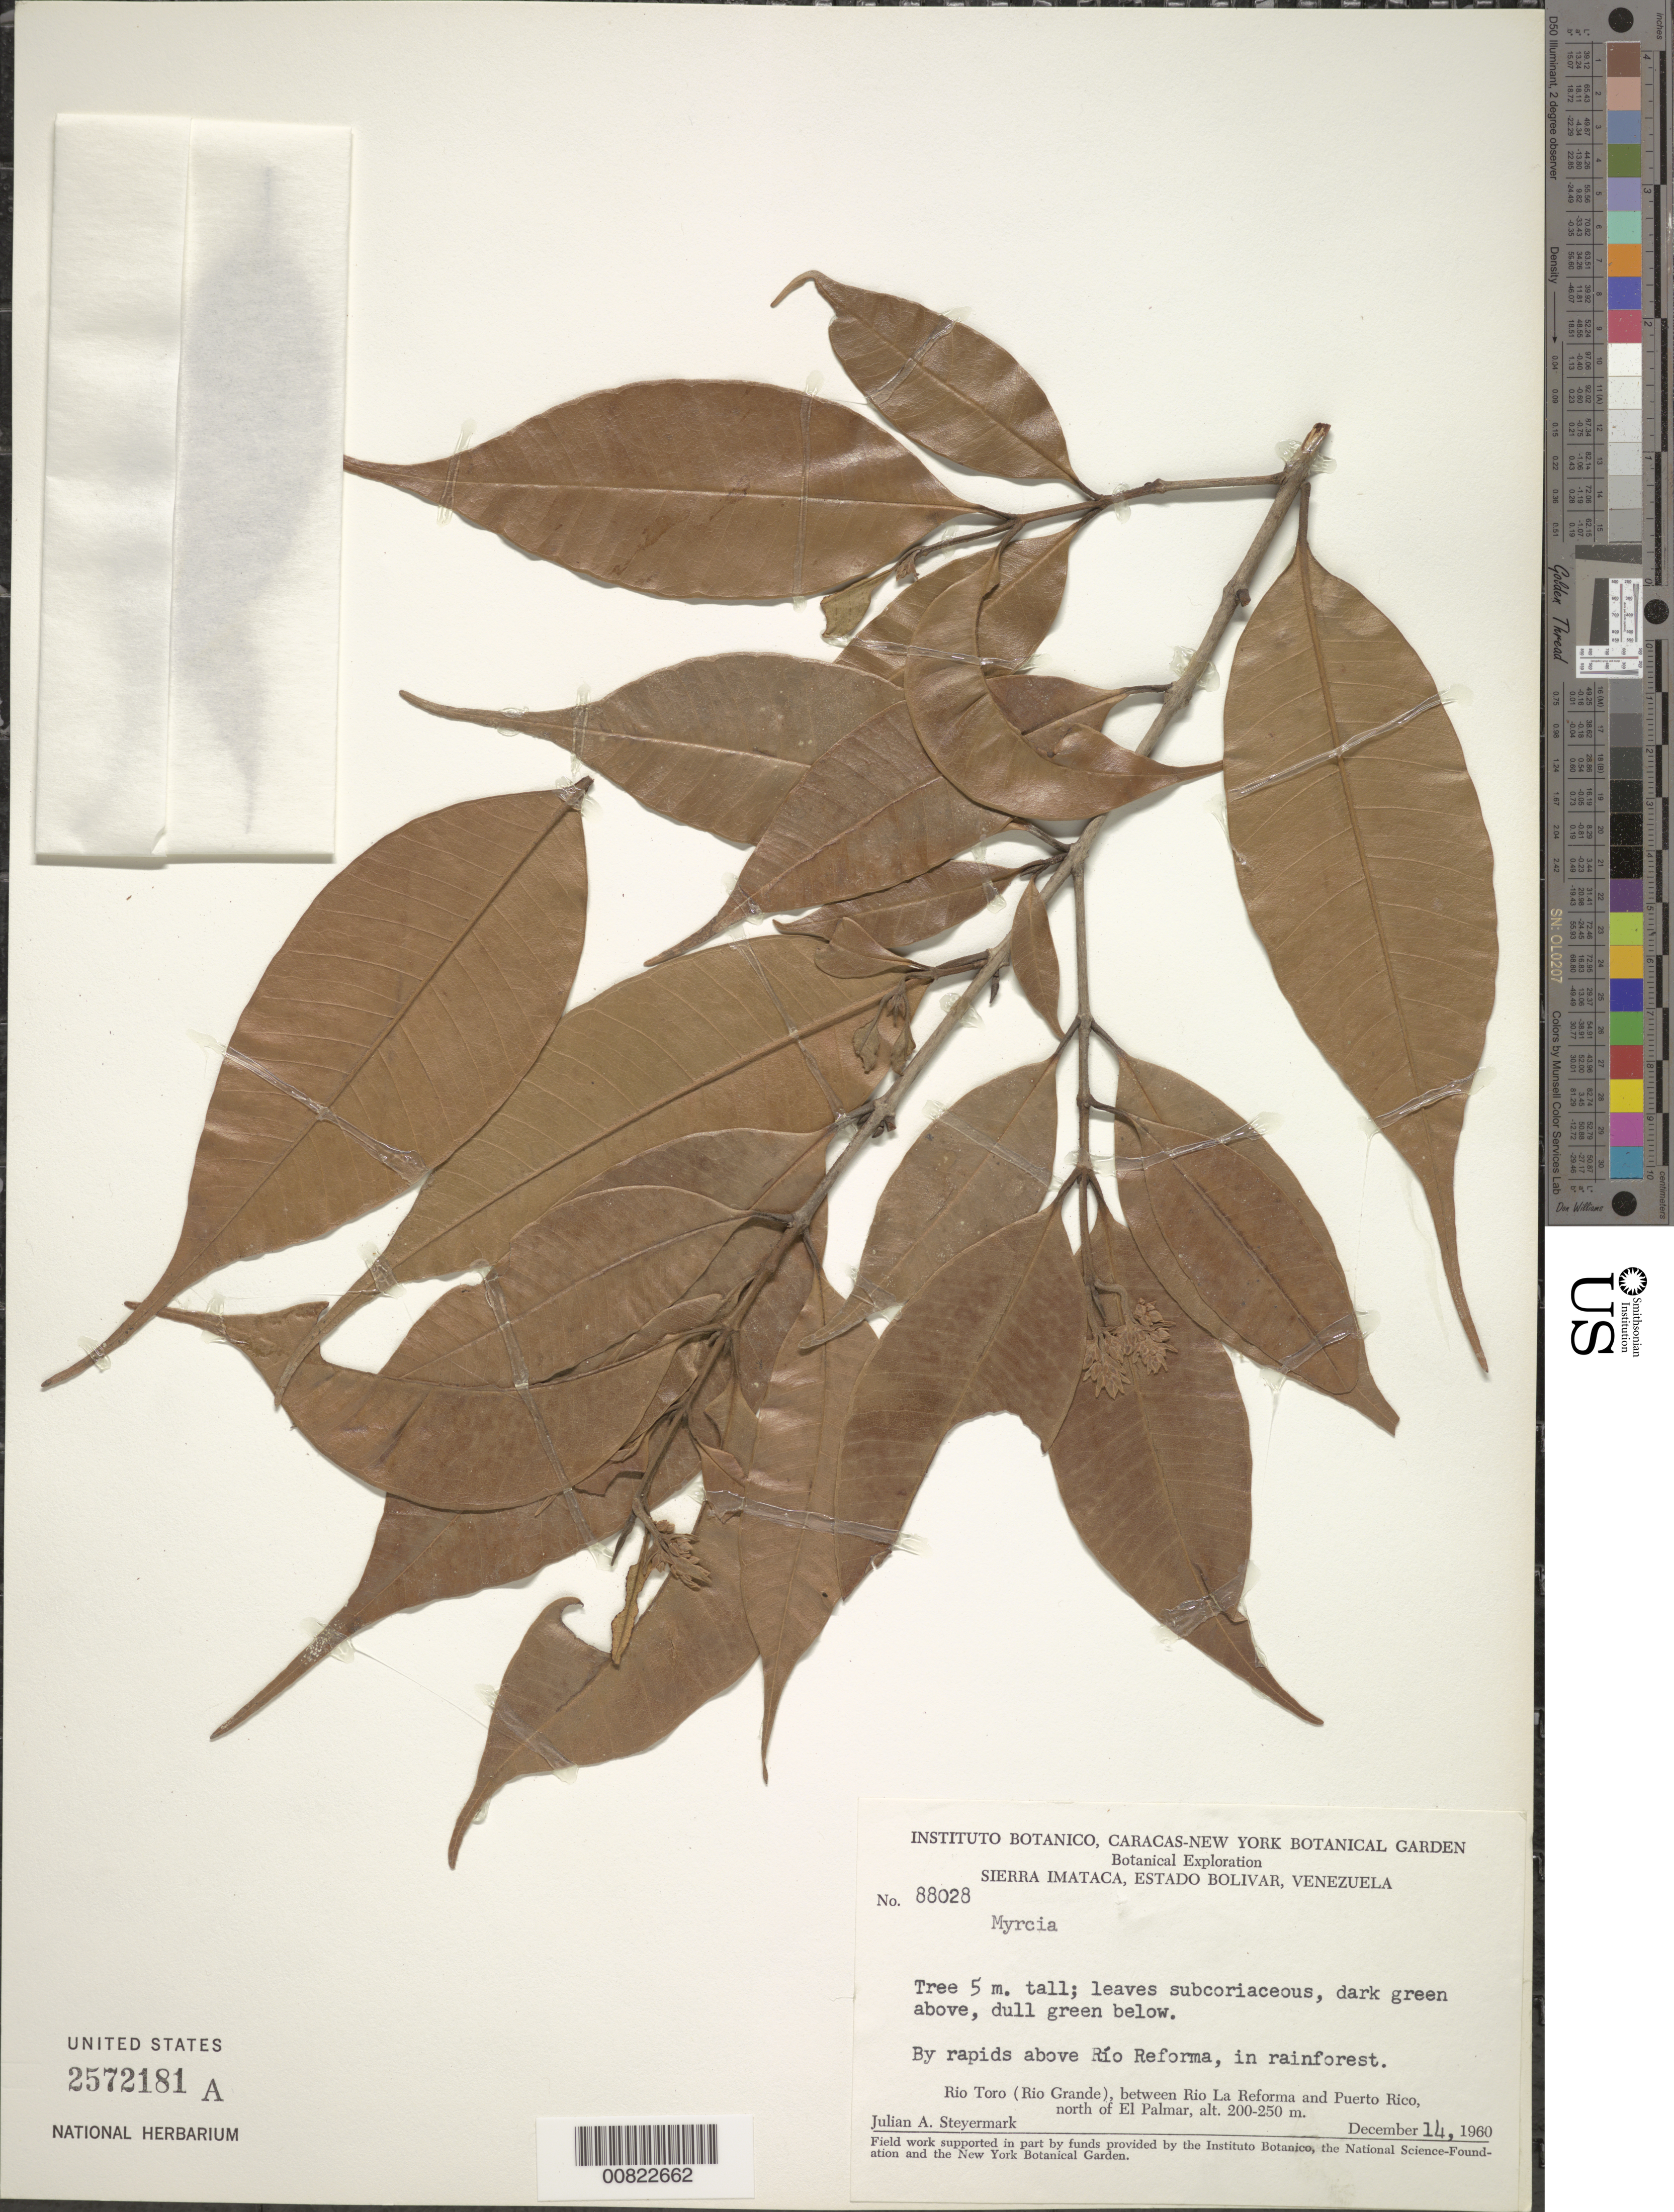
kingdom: Plantae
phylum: Tracheophyta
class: Magnoliopsida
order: Myrtales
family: Myrtaceae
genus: Myrcia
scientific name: Myrcia sp.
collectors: J. Steyermark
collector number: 88028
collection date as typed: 14-Dec-60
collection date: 1960-12-14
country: Venezuela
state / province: Bolívar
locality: Sierra Imataca; Cerro La Reforma, above junction with Río Reforma with Río Toro (Río Grande), between Río La Reforma and Puerto Rico, N of El Palmar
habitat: Rainforest, by rapids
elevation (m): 200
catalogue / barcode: US 2572181A